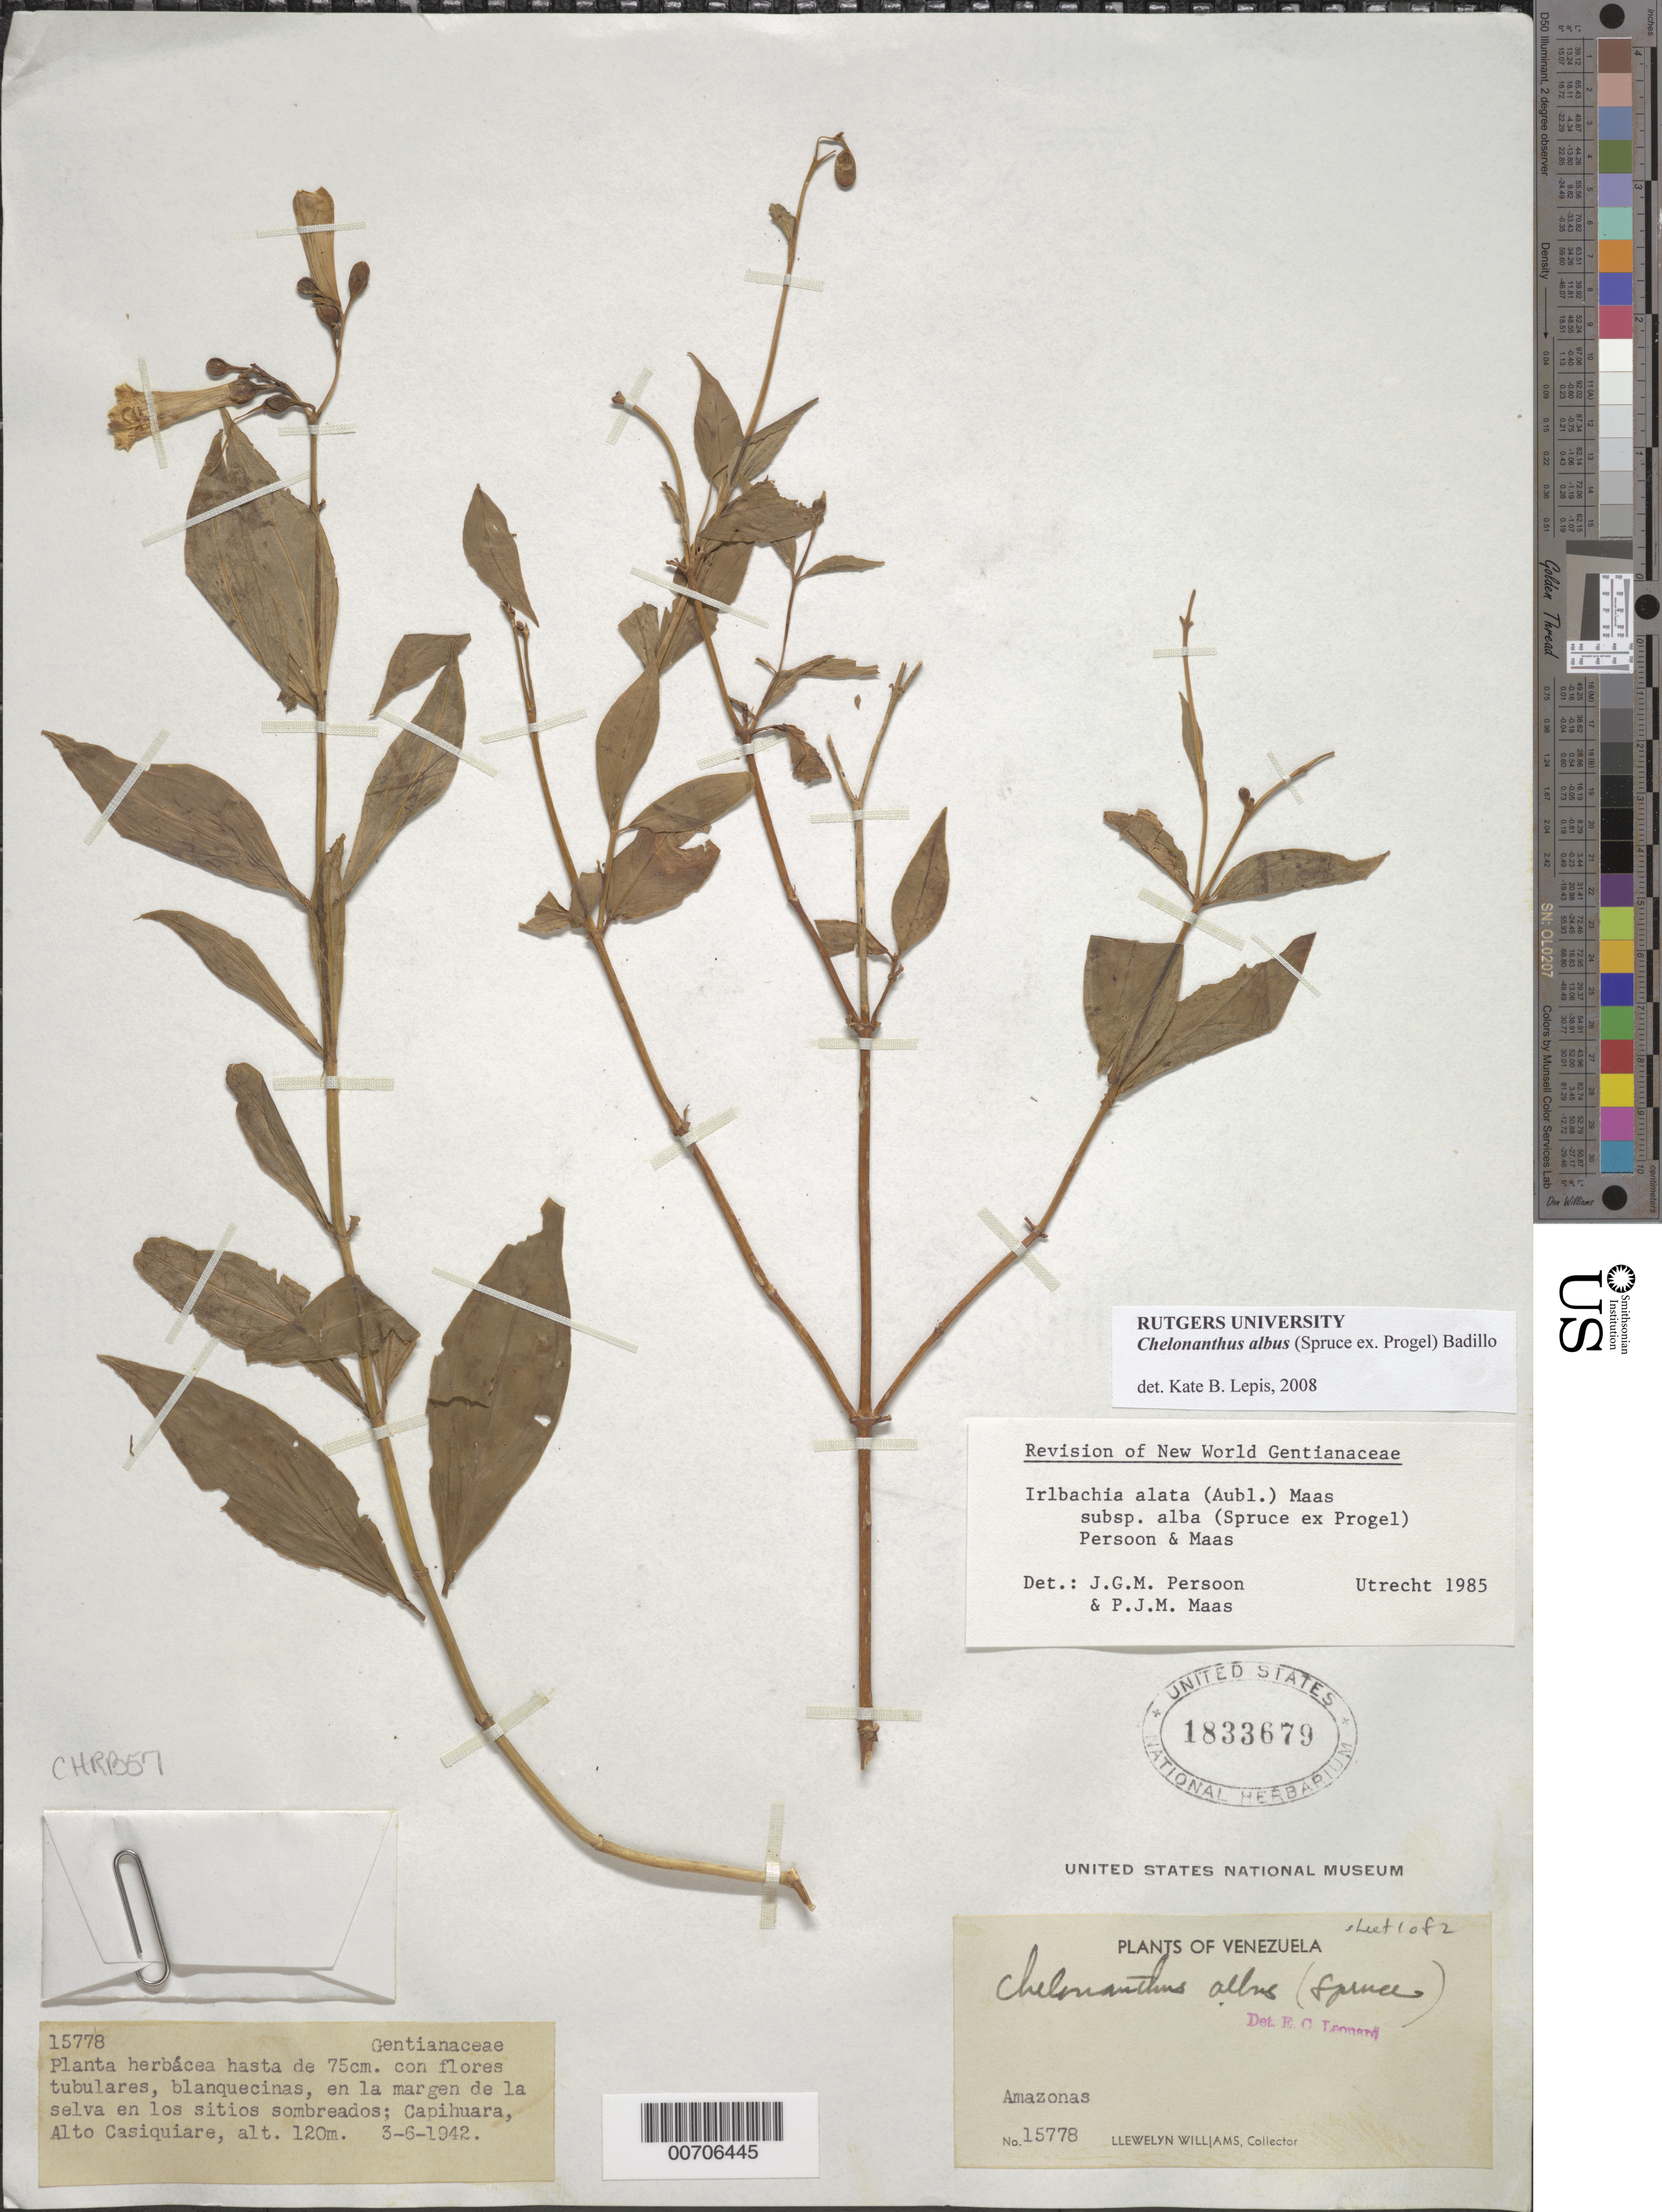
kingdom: Plantae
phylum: Tracheophyta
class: Magnoliopsida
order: Gentianales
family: Gentianaceae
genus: Chelonanthus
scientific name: Chelonanthus albus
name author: (Spruce ex Progel) V.M. Badillo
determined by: Lepis, Kate B.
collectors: Ll. Williams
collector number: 15778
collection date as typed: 3-Jun-42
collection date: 1942-06-03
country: Venezuela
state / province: Amazonas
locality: Capihuara, Alto Casiquiare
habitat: Margen de la selva en los sitios sombreados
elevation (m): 120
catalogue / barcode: US 1833679